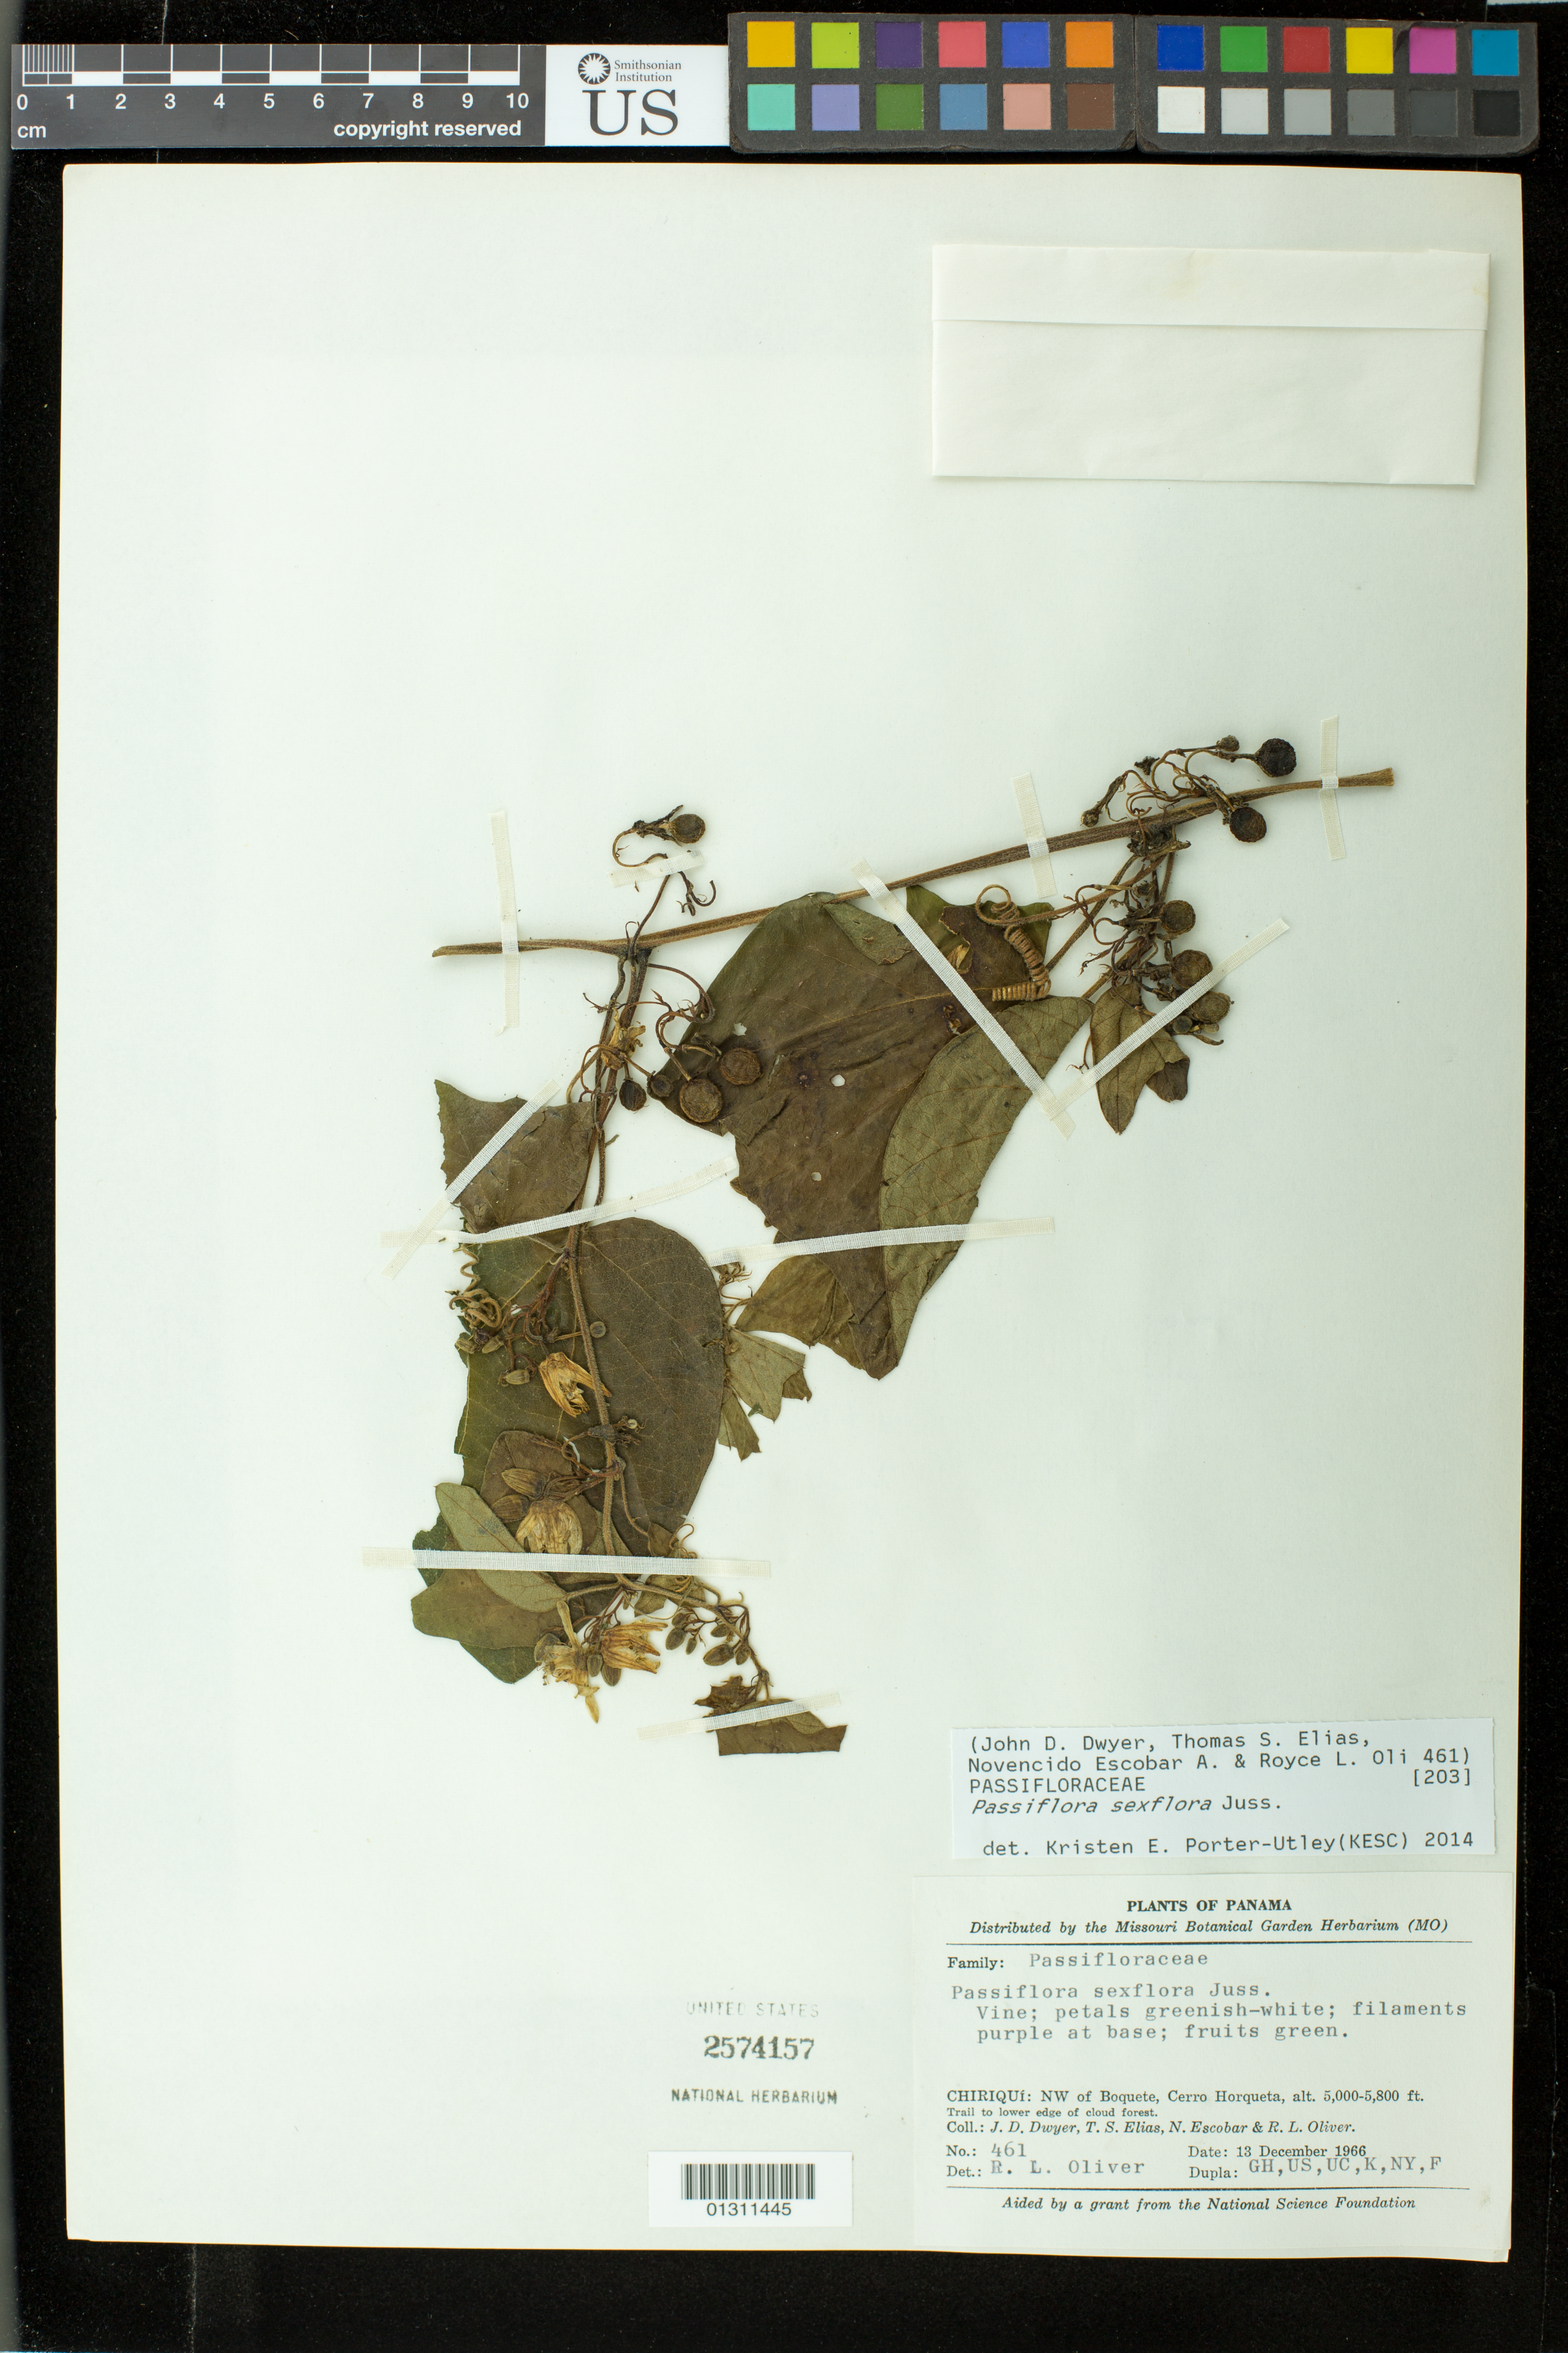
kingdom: Plantae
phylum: Tracheophyta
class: Magnoliopsida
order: Malpighiales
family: Passifloraceae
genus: Passiflora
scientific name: Passiflora sexflora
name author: Juss.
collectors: J. D. Dwyer, T. S. Elias, N. Escobar & R. L. Oliver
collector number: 461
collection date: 1966-12-13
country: Panama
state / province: Chiriquí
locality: NW of Boquete, Cerro Horqueta. Trail to lower edge of cloud forest.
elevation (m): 1524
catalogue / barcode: US 2574157